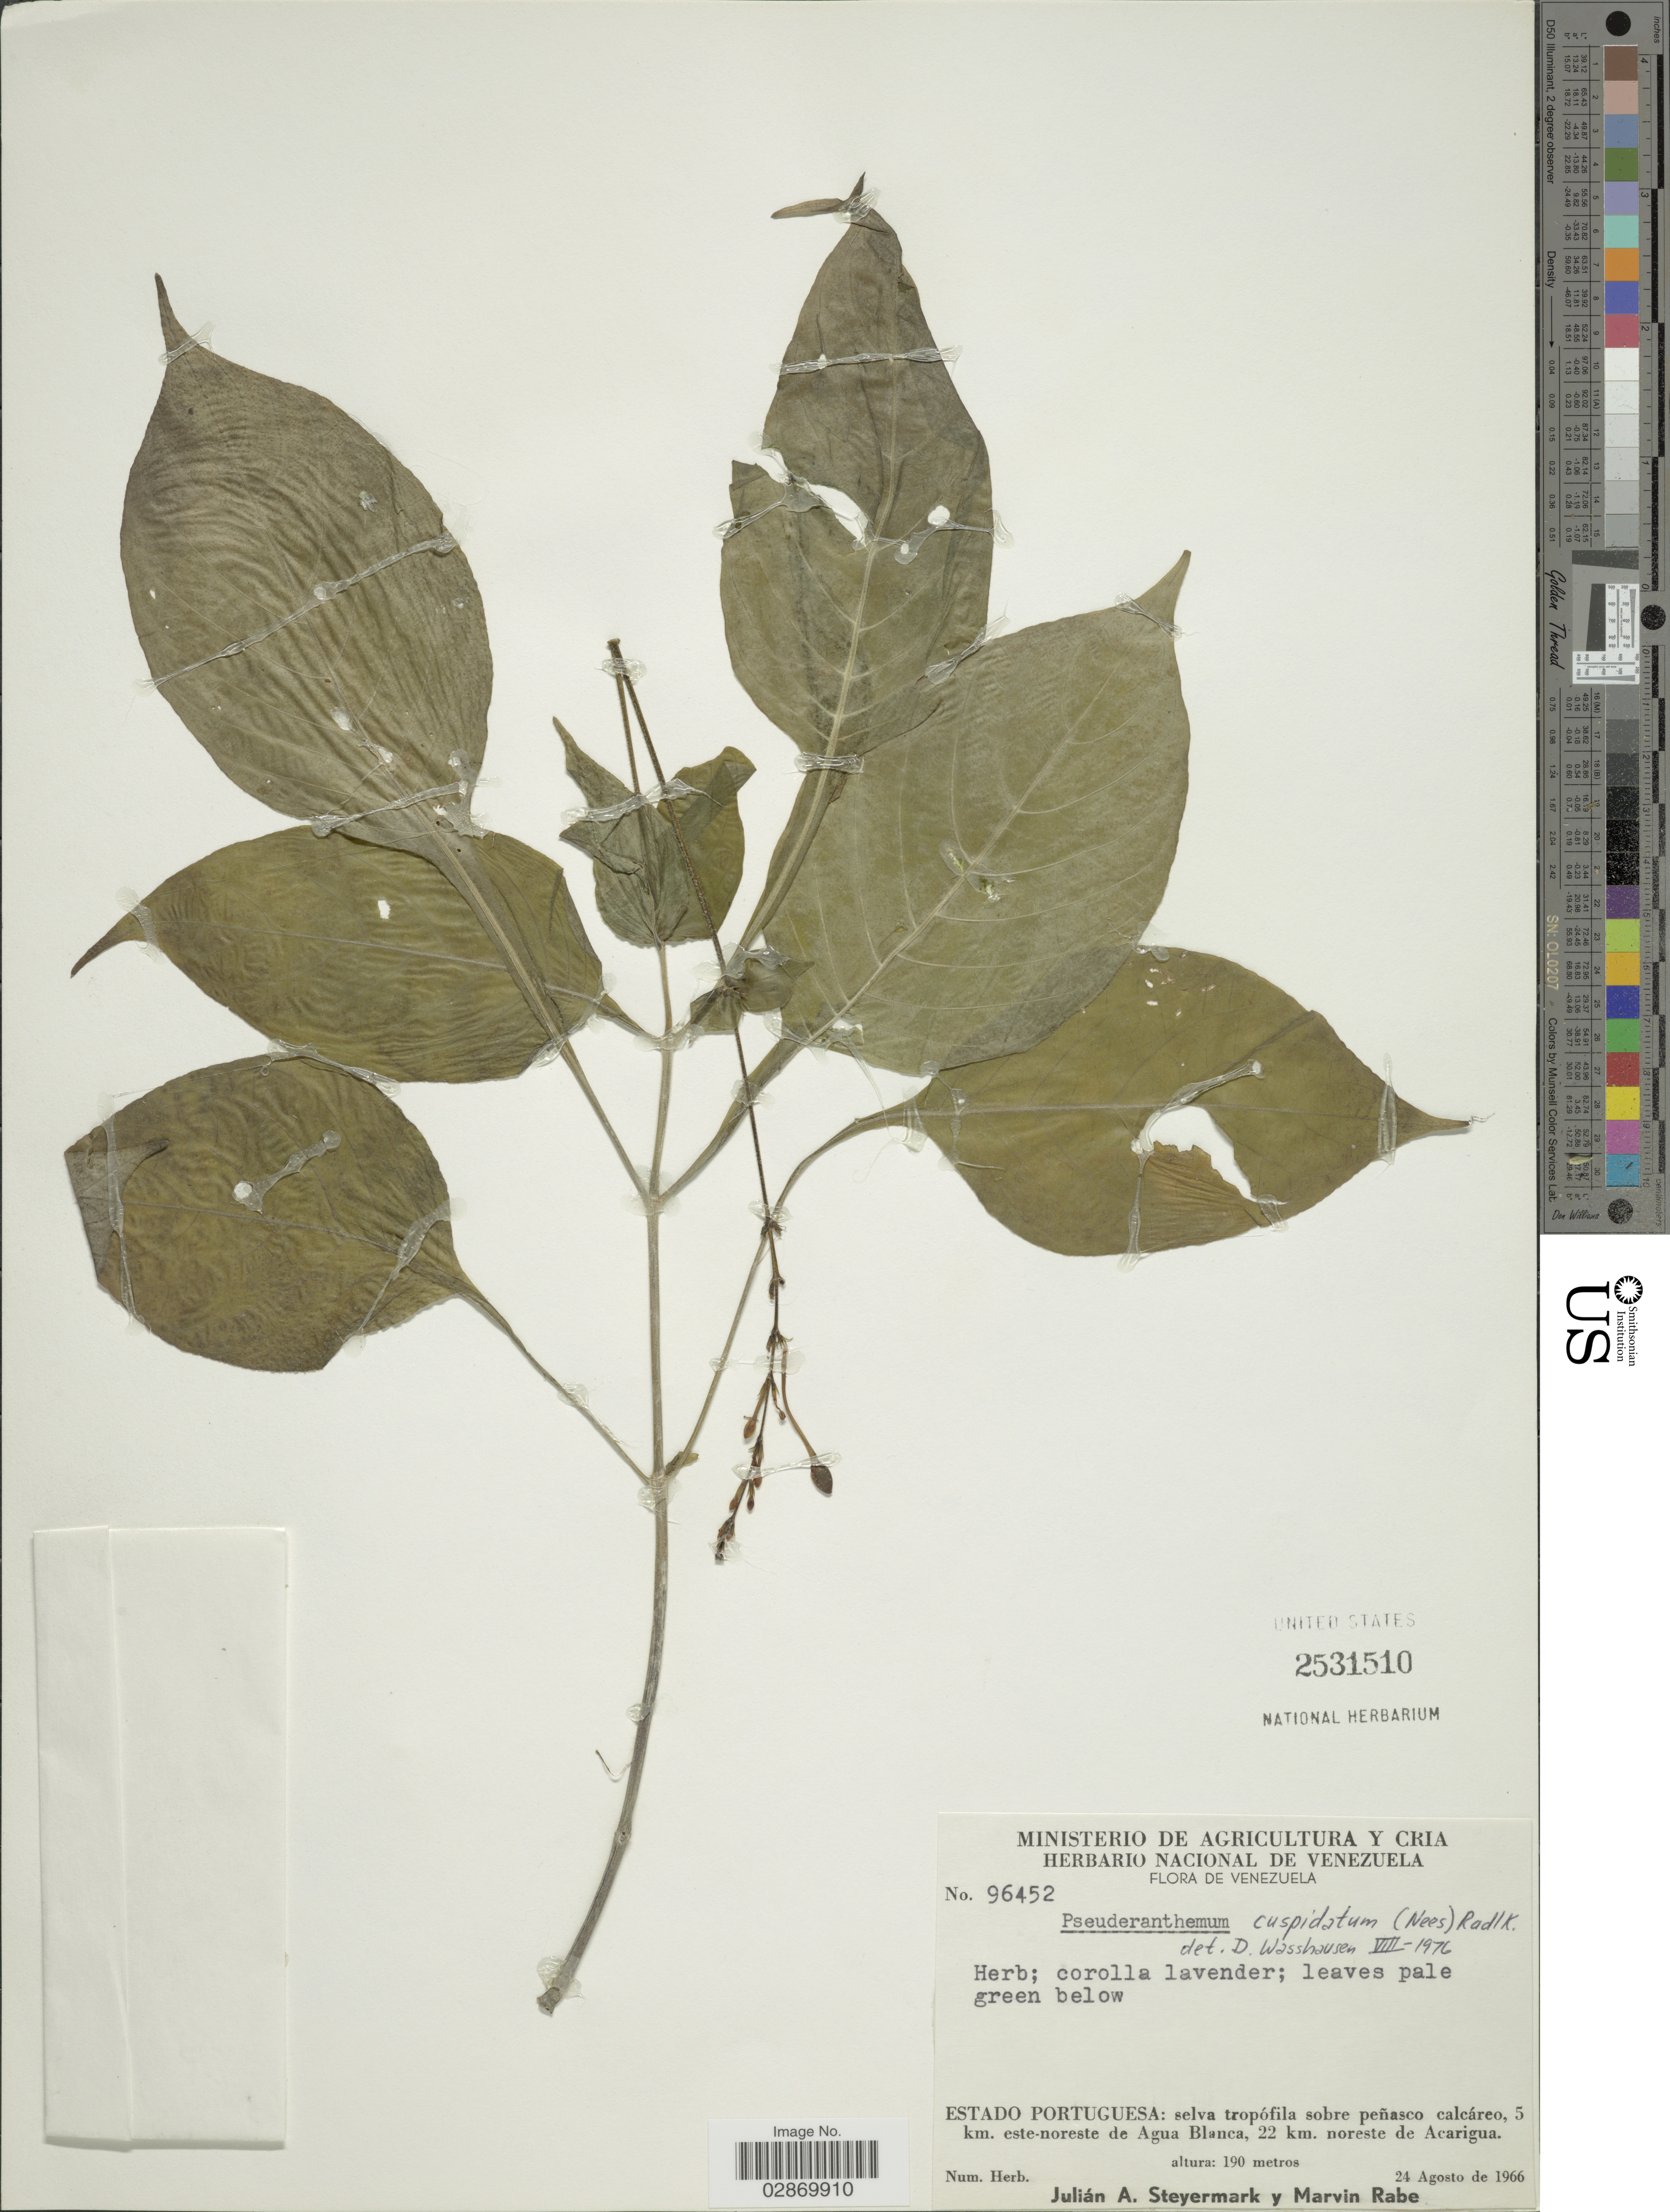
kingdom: Plantae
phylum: Tracheophyta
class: Magnoliopsida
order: Lamiales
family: Acanthaceae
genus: Pseuderanthemum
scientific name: Pseuderanthemum cuspidatum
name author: (Nees) Radlk. ex Lindau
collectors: J. Steyermark & M. Rabe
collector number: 96452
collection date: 1966-08-24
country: Venezuela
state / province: Portuguesa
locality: Selva tropófila sobre peñasco calcáreo, 5 km. este-noreste de Agua Blanca, 22 km. noreste de Acarigua.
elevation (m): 190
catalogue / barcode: US 2531510